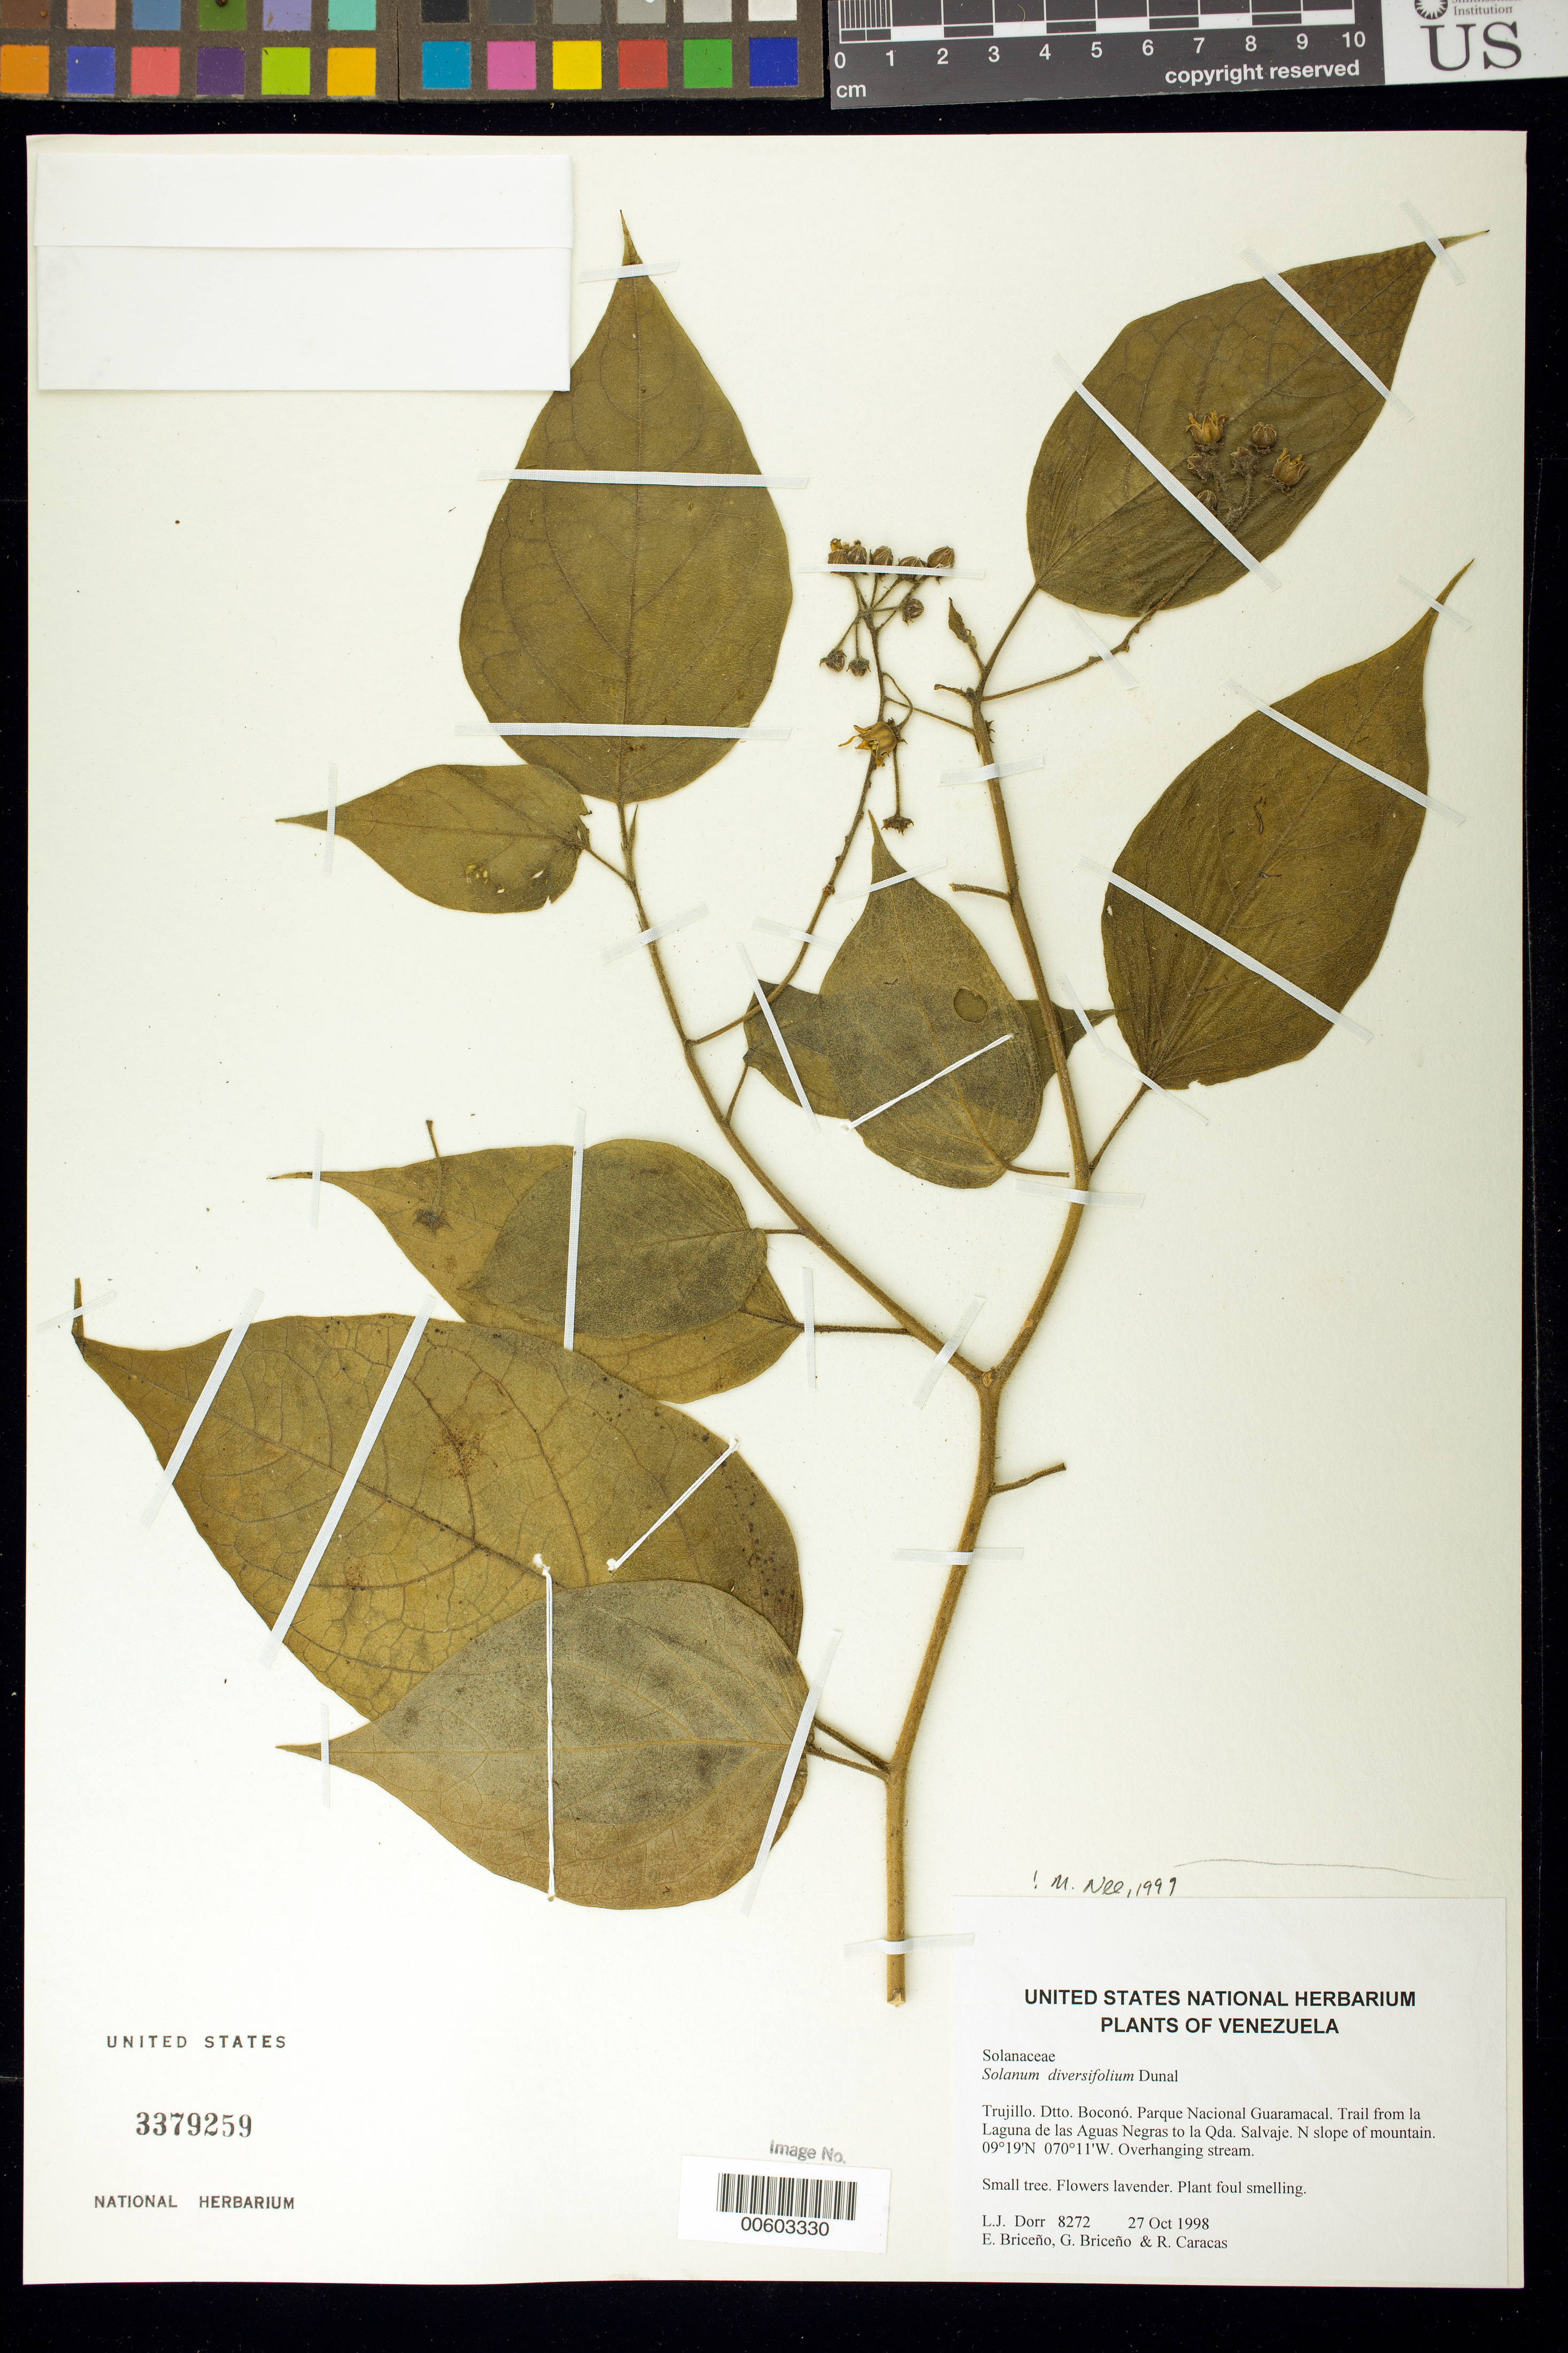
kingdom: Plantae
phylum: Tracheophyta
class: Magnoliopsida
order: Solanales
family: Solanaceae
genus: Solanum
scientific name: Solanum diversifolium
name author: Humb. & Bonpl. ex Dunal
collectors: L. J. Dorr, E. Briceño, G. Briceño & R. Caracas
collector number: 8272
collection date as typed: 27 Oct 1998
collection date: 1998-10-27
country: Venezuela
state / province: Trujillo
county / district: Boconó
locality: Parque Nacional Guaramacal. Trail from la Laguna de las Aguas Negras to la Qda. Salvaje. N slope of mountain.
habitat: Overhanging stream.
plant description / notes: PORT, US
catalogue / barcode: US 3379259